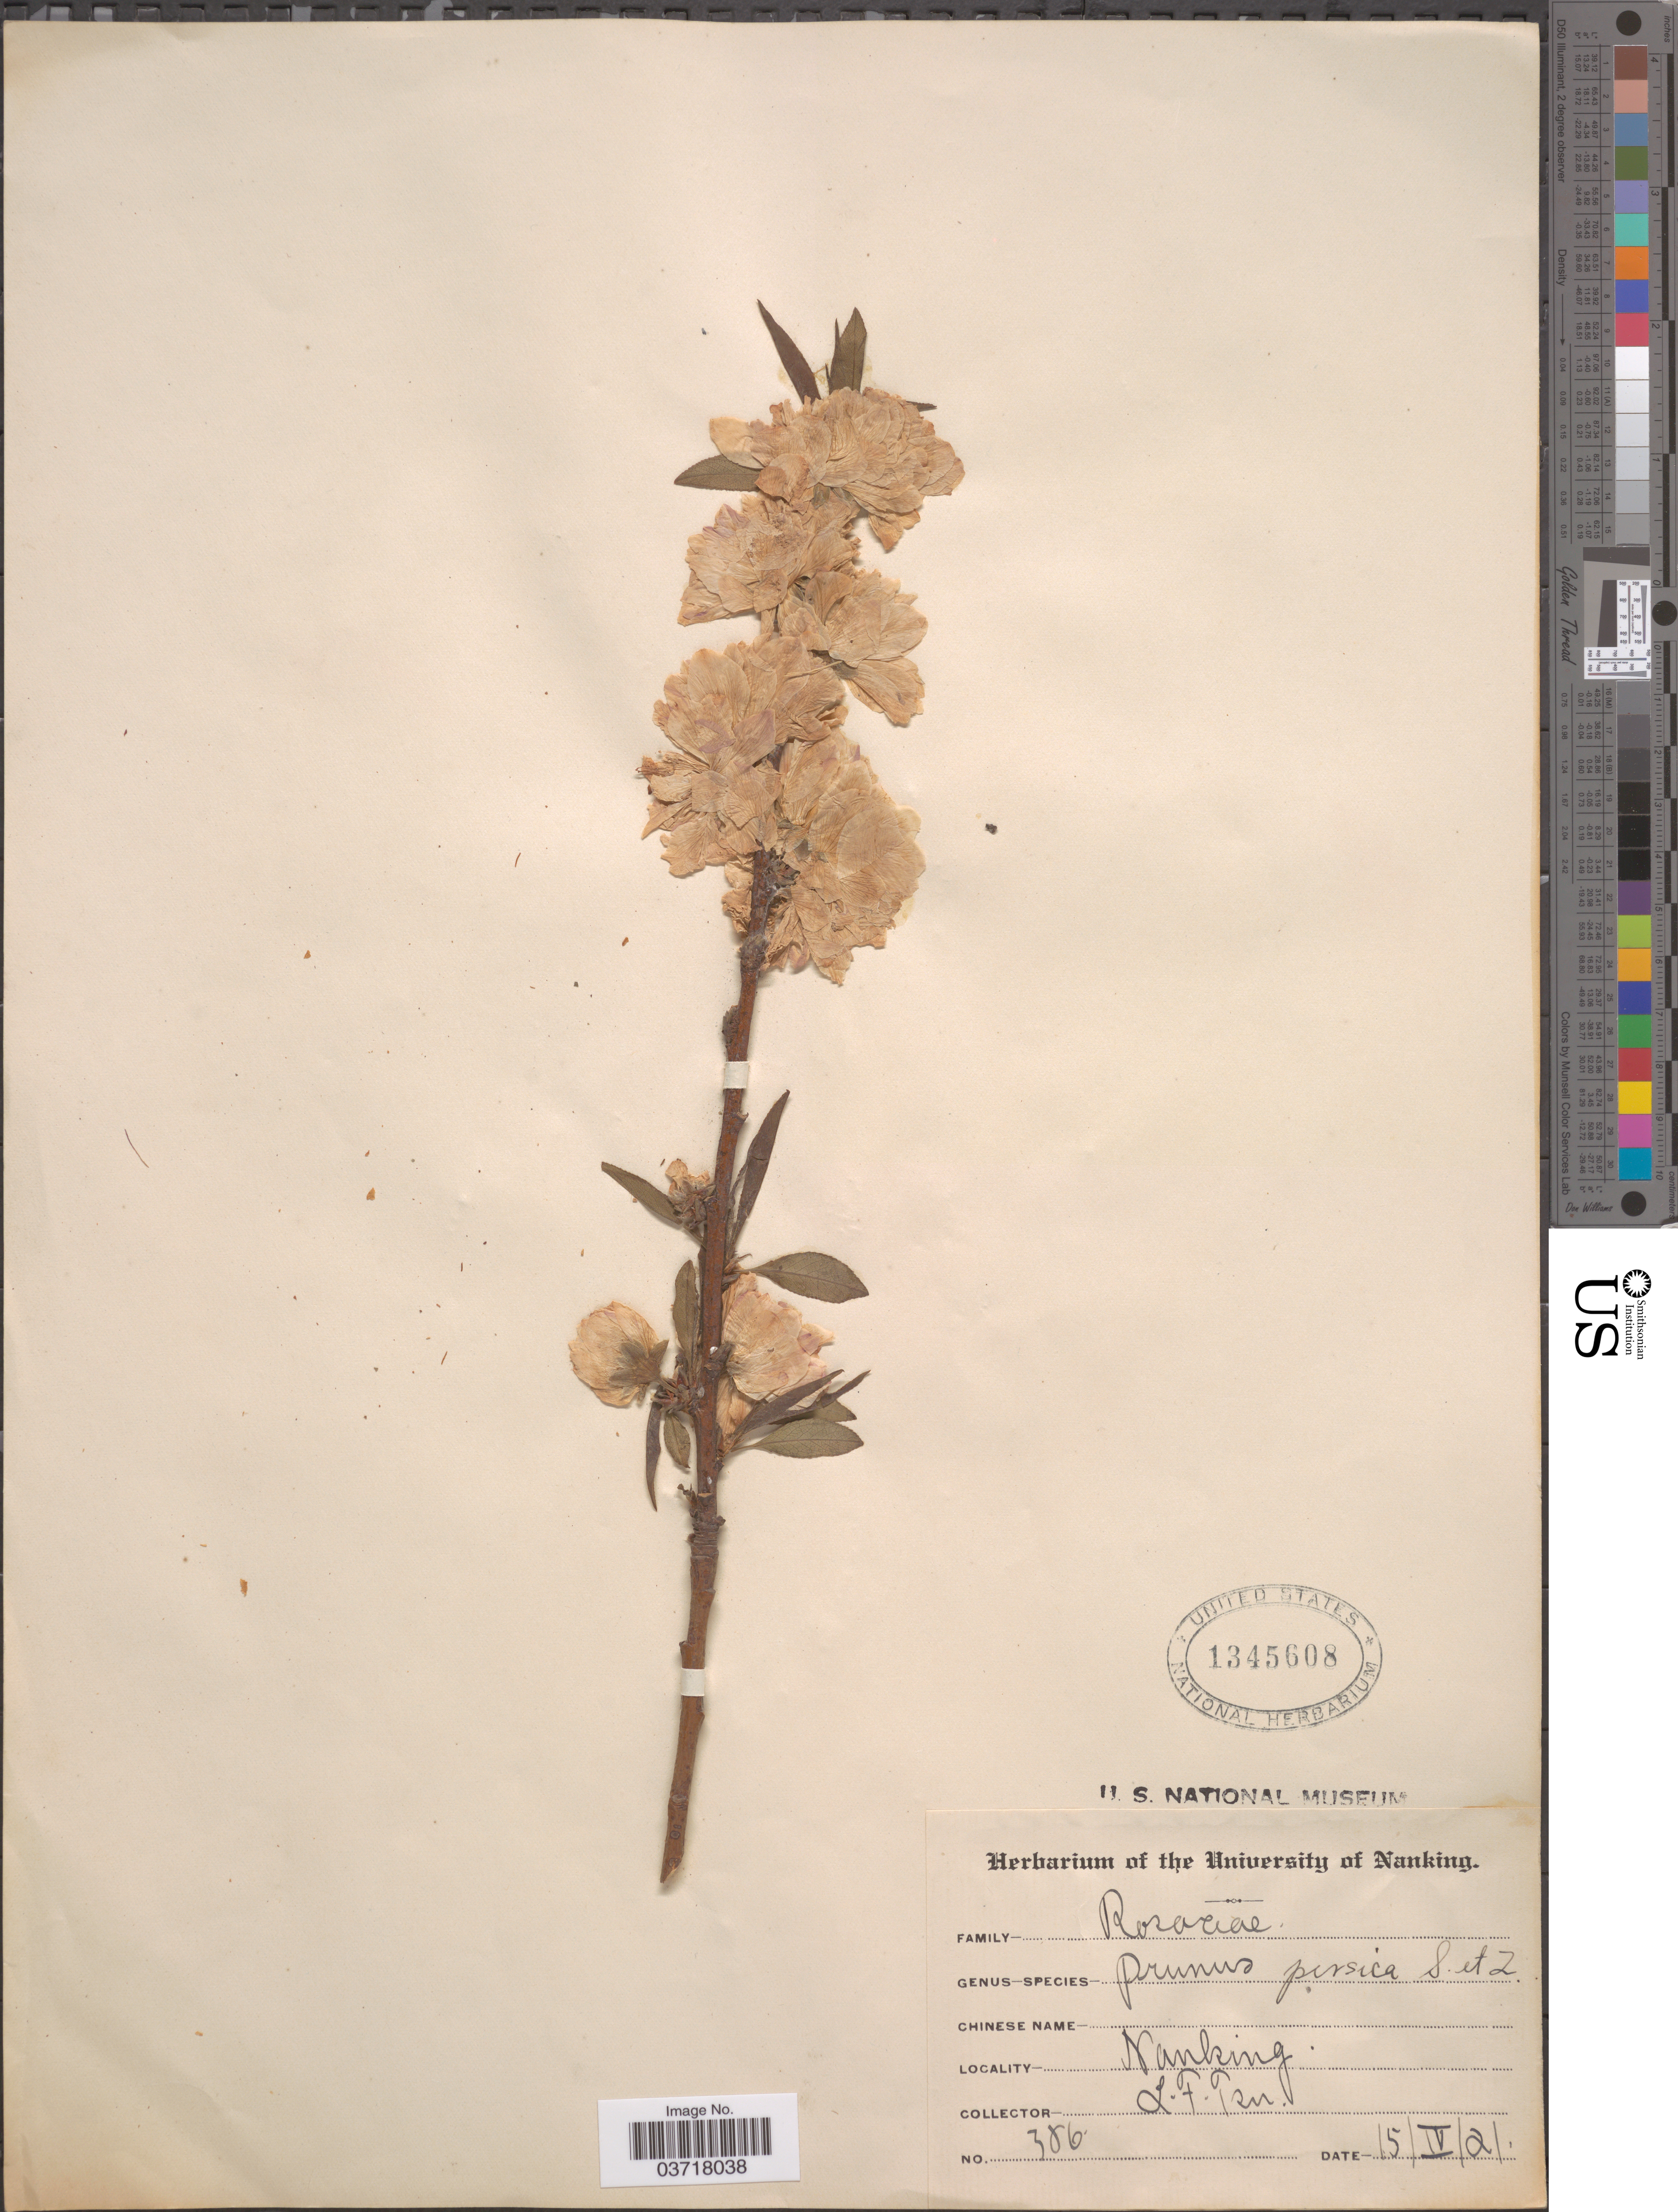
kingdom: Plantae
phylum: Tracheophyta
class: Magnoliopsida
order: Rosales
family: Rosaceae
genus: Prunus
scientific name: Prunus persica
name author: (L.) Batsch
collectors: L. Tsu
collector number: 356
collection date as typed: Transcribed d/m/y: 15/4/21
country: China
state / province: Jiangsu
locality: Nanking.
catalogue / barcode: US 1345608